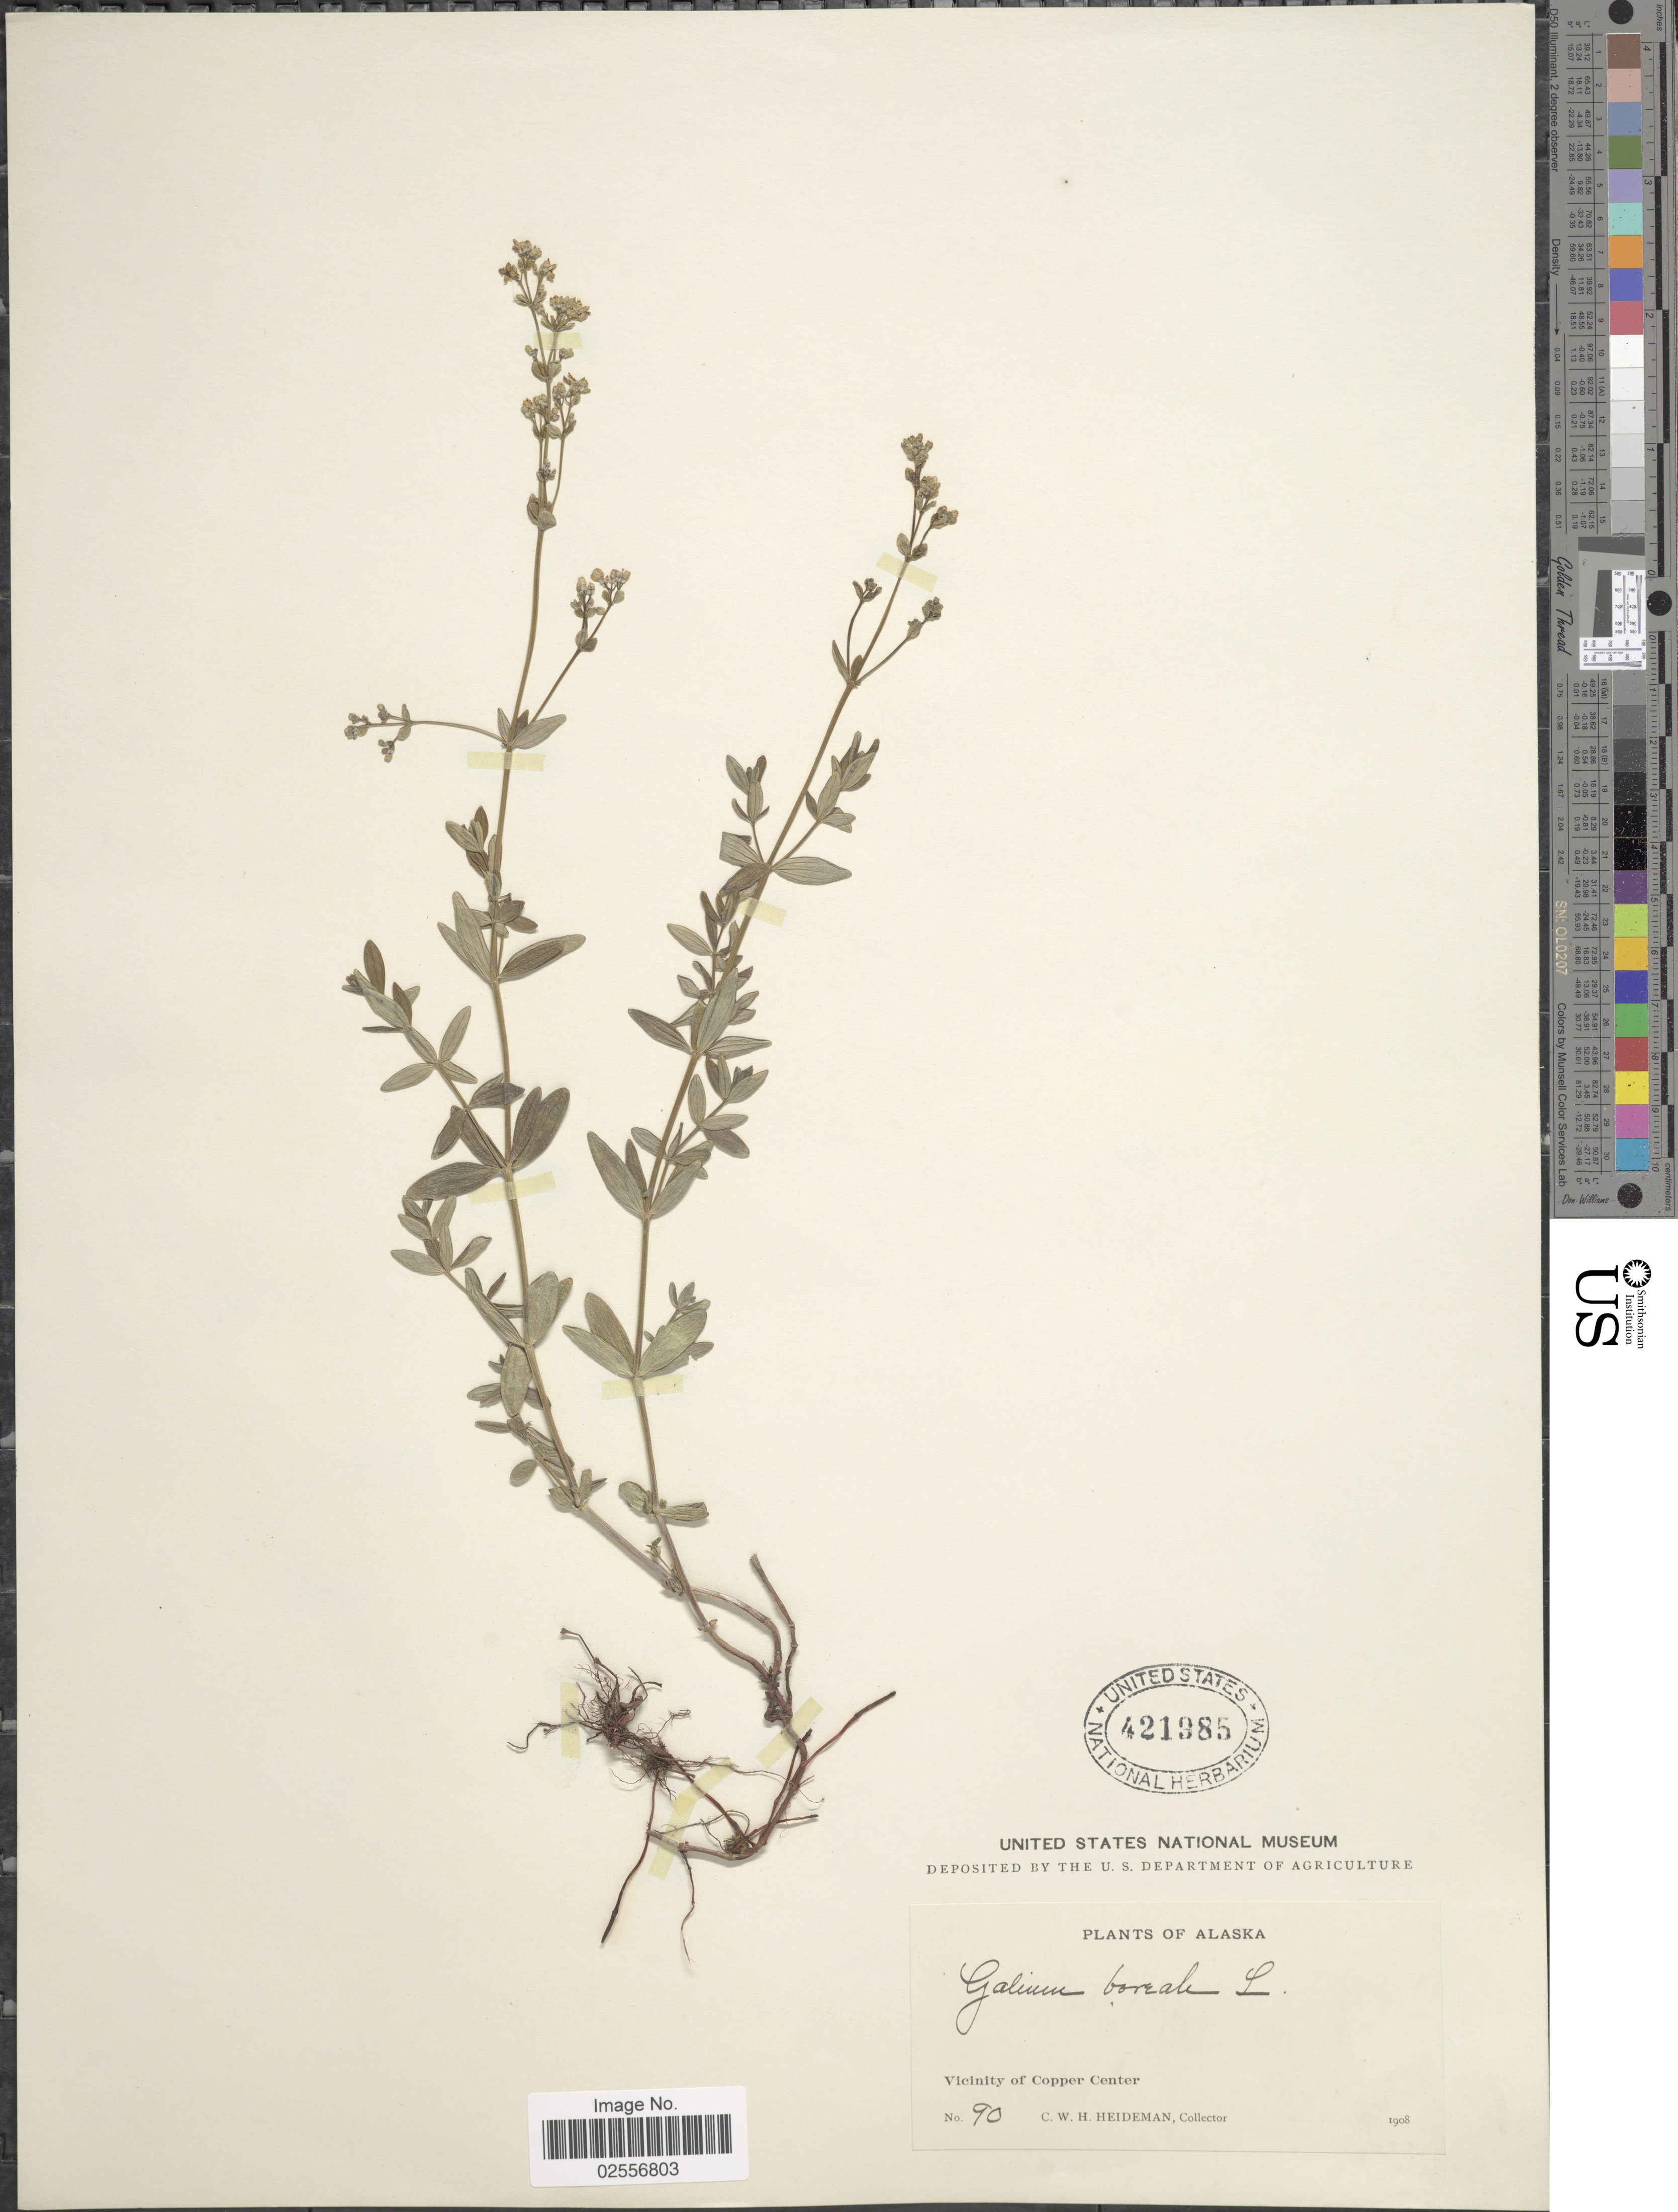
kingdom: Plantae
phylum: Tracheophyta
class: Magnoliopsida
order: Gentianales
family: Rubiaceae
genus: Galium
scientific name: Galium boreale L.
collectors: C. Heideman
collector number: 90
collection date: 1908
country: United States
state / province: Alaska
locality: Vicinity of Copper Center.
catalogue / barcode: US 421985